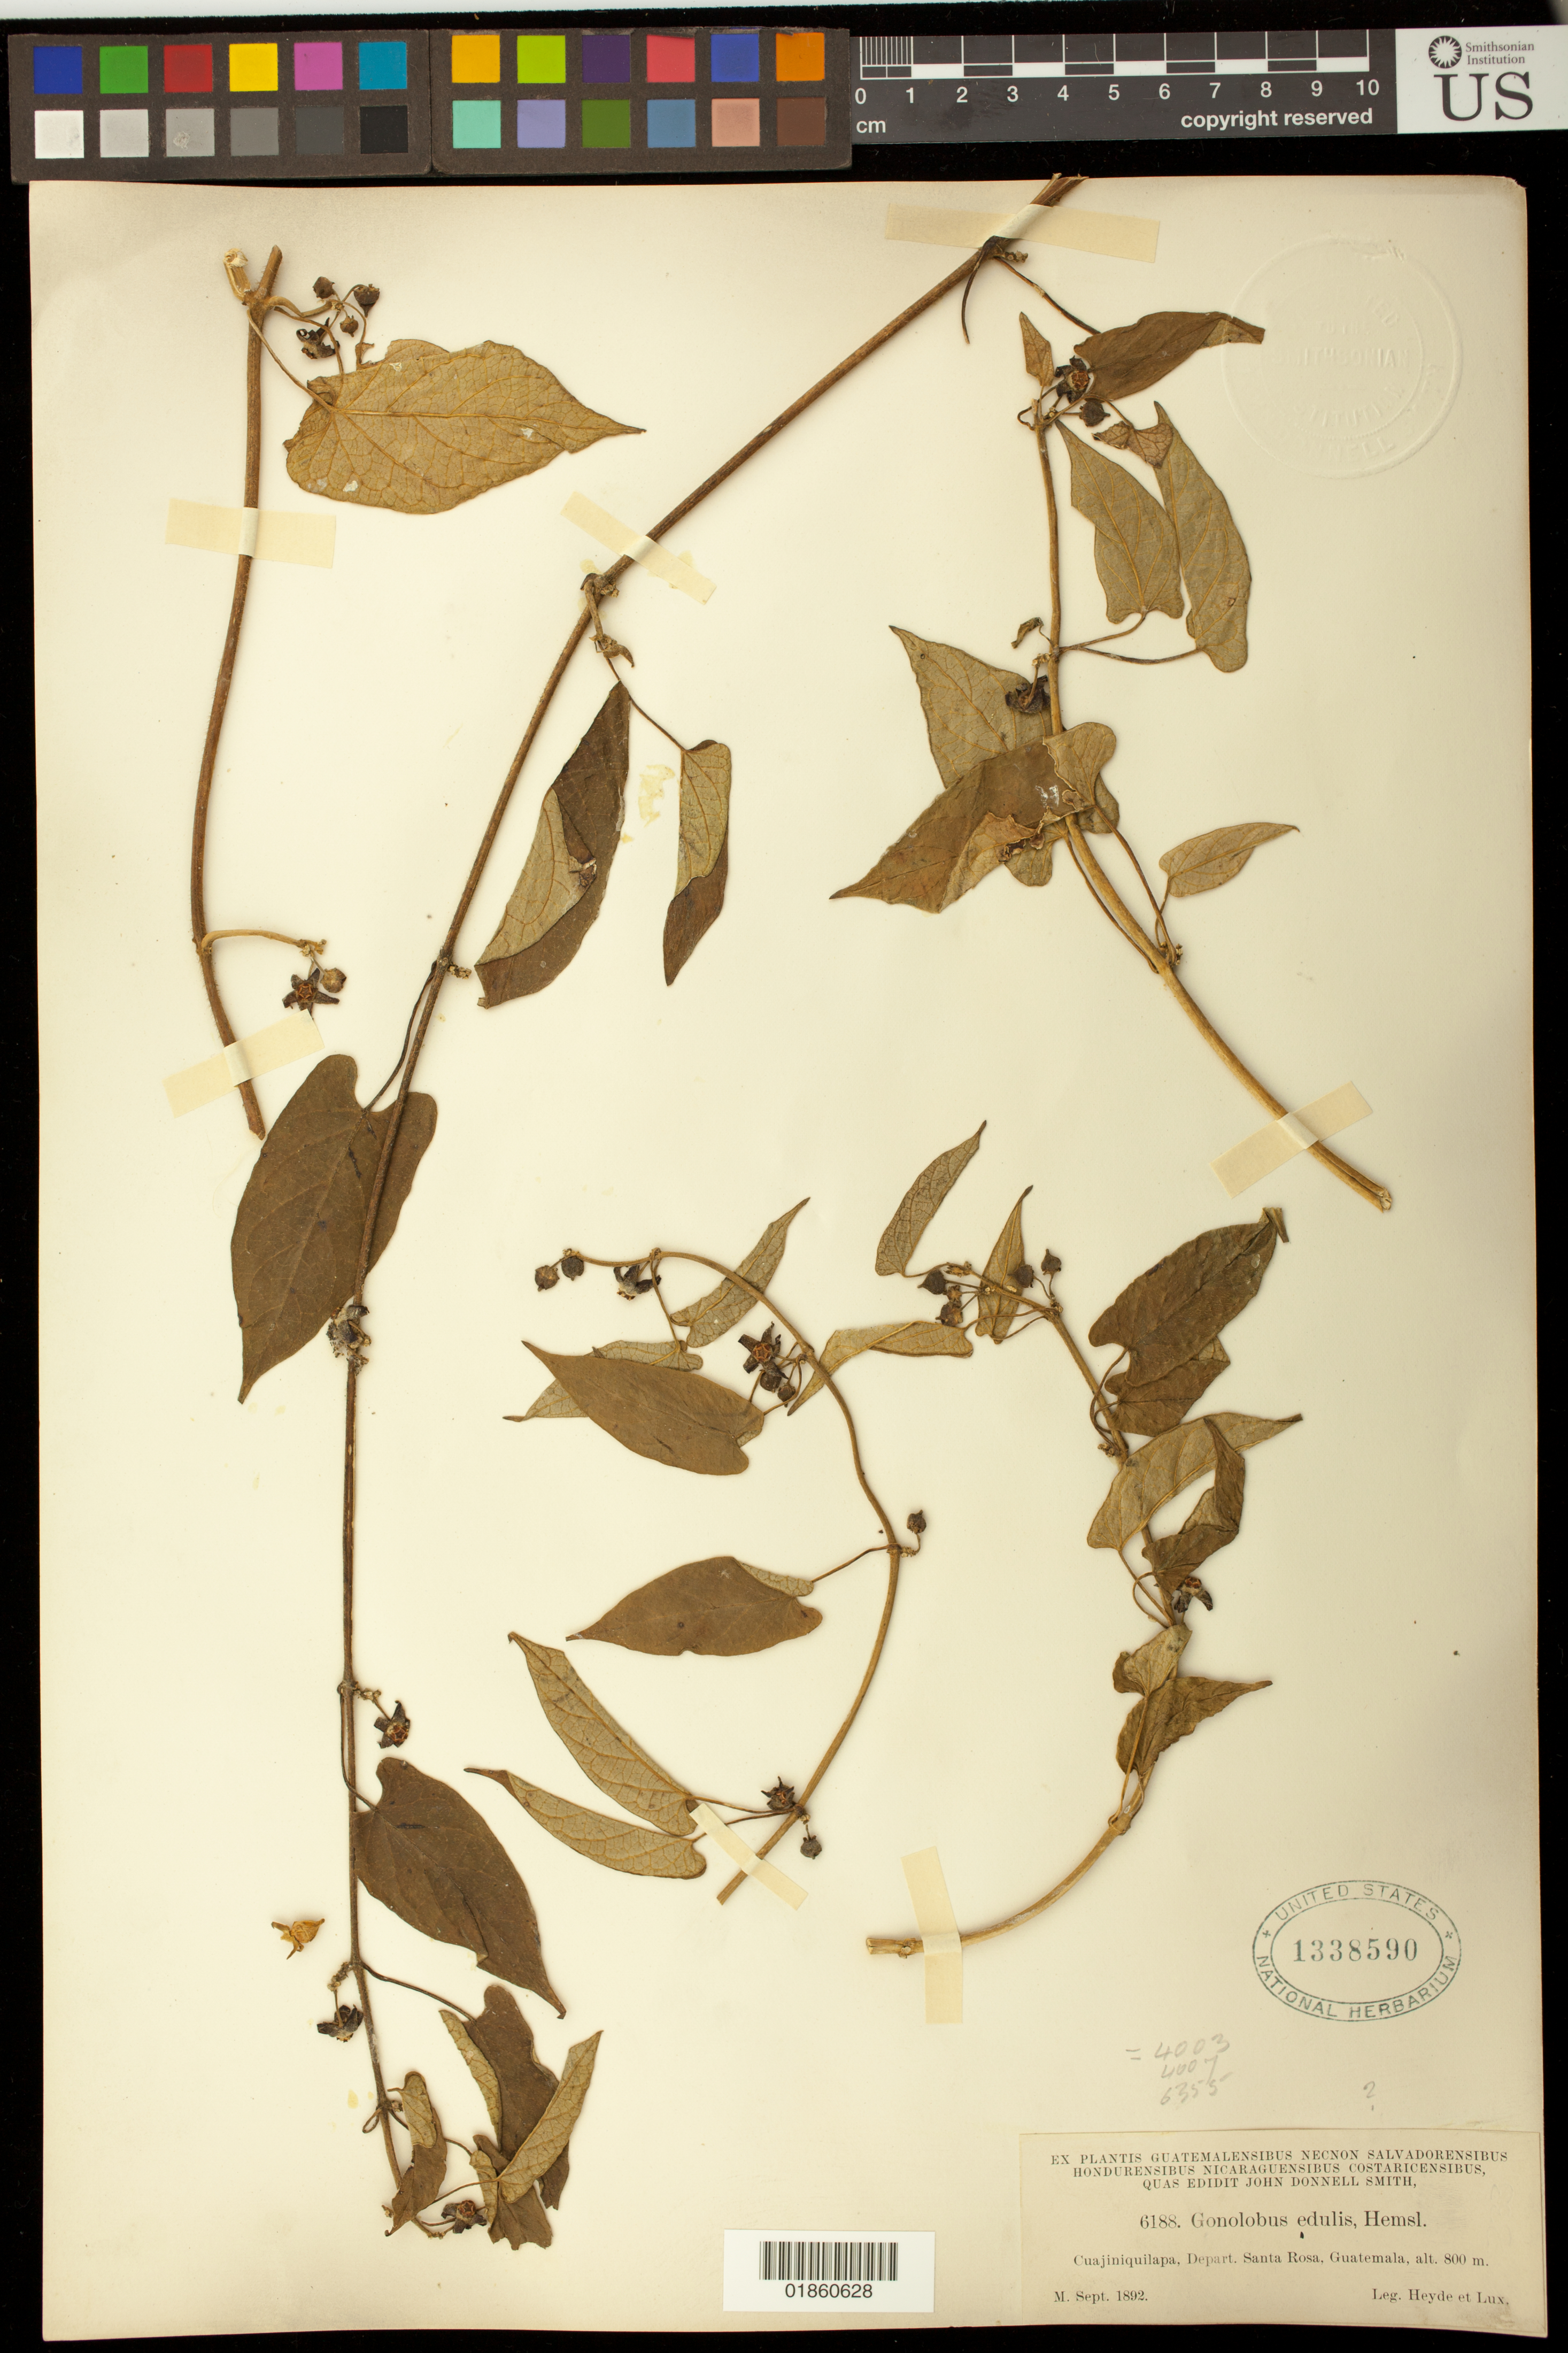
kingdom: Plantae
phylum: Tracheophyta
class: Magnoliopsida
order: Gentianales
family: Apocynaceae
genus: Gonolobus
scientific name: Gonolobus edulis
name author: Hemsl.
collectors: E. T. Heyde & E. Lux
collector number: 6188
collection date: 1892-09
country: Guatemala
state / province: Santa Rosa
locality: Cuajiniquilapa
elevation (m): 800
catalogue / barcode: US 1338590